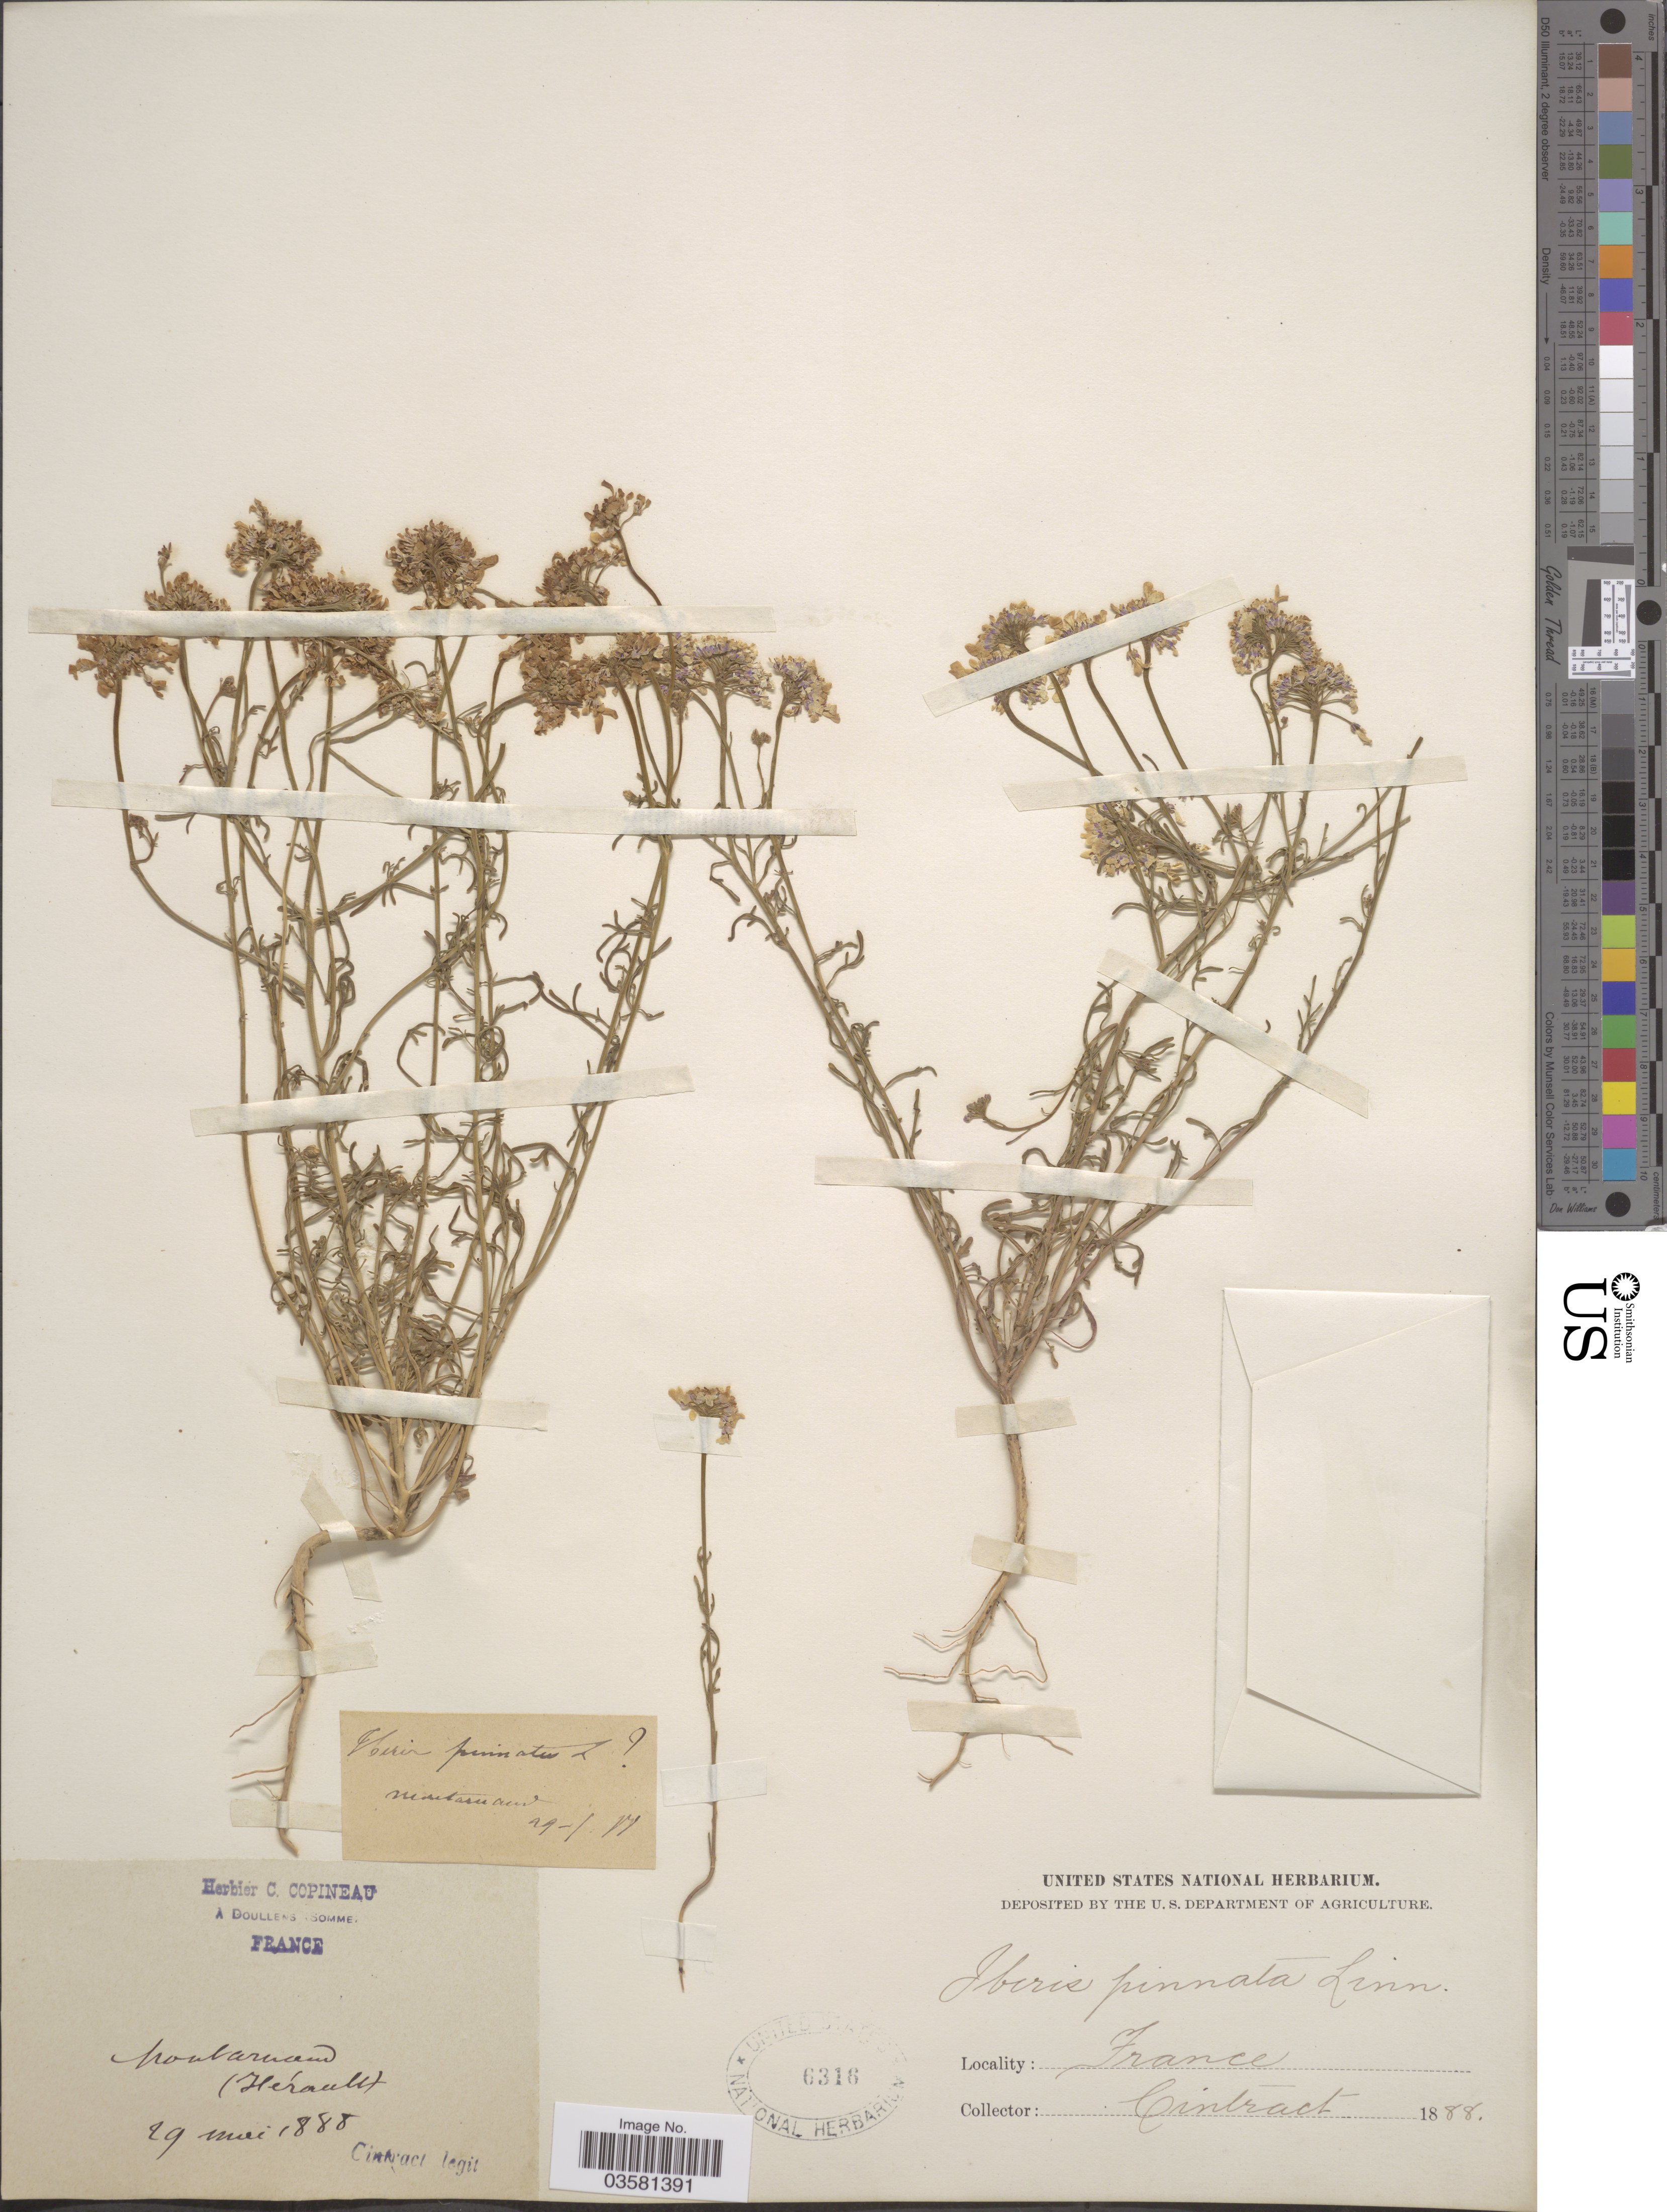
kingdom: Plantae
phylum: Tracheophyta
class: Magnoliopsida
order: Brassicales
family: Brassicaceae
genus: Iberis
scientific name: Iberis pinnata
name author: L.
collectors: Cintract, --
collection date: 1888-05-29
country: France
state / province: Occitanie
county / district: Hérault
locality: Montarnaud (Hérault).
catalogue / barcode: US 6316